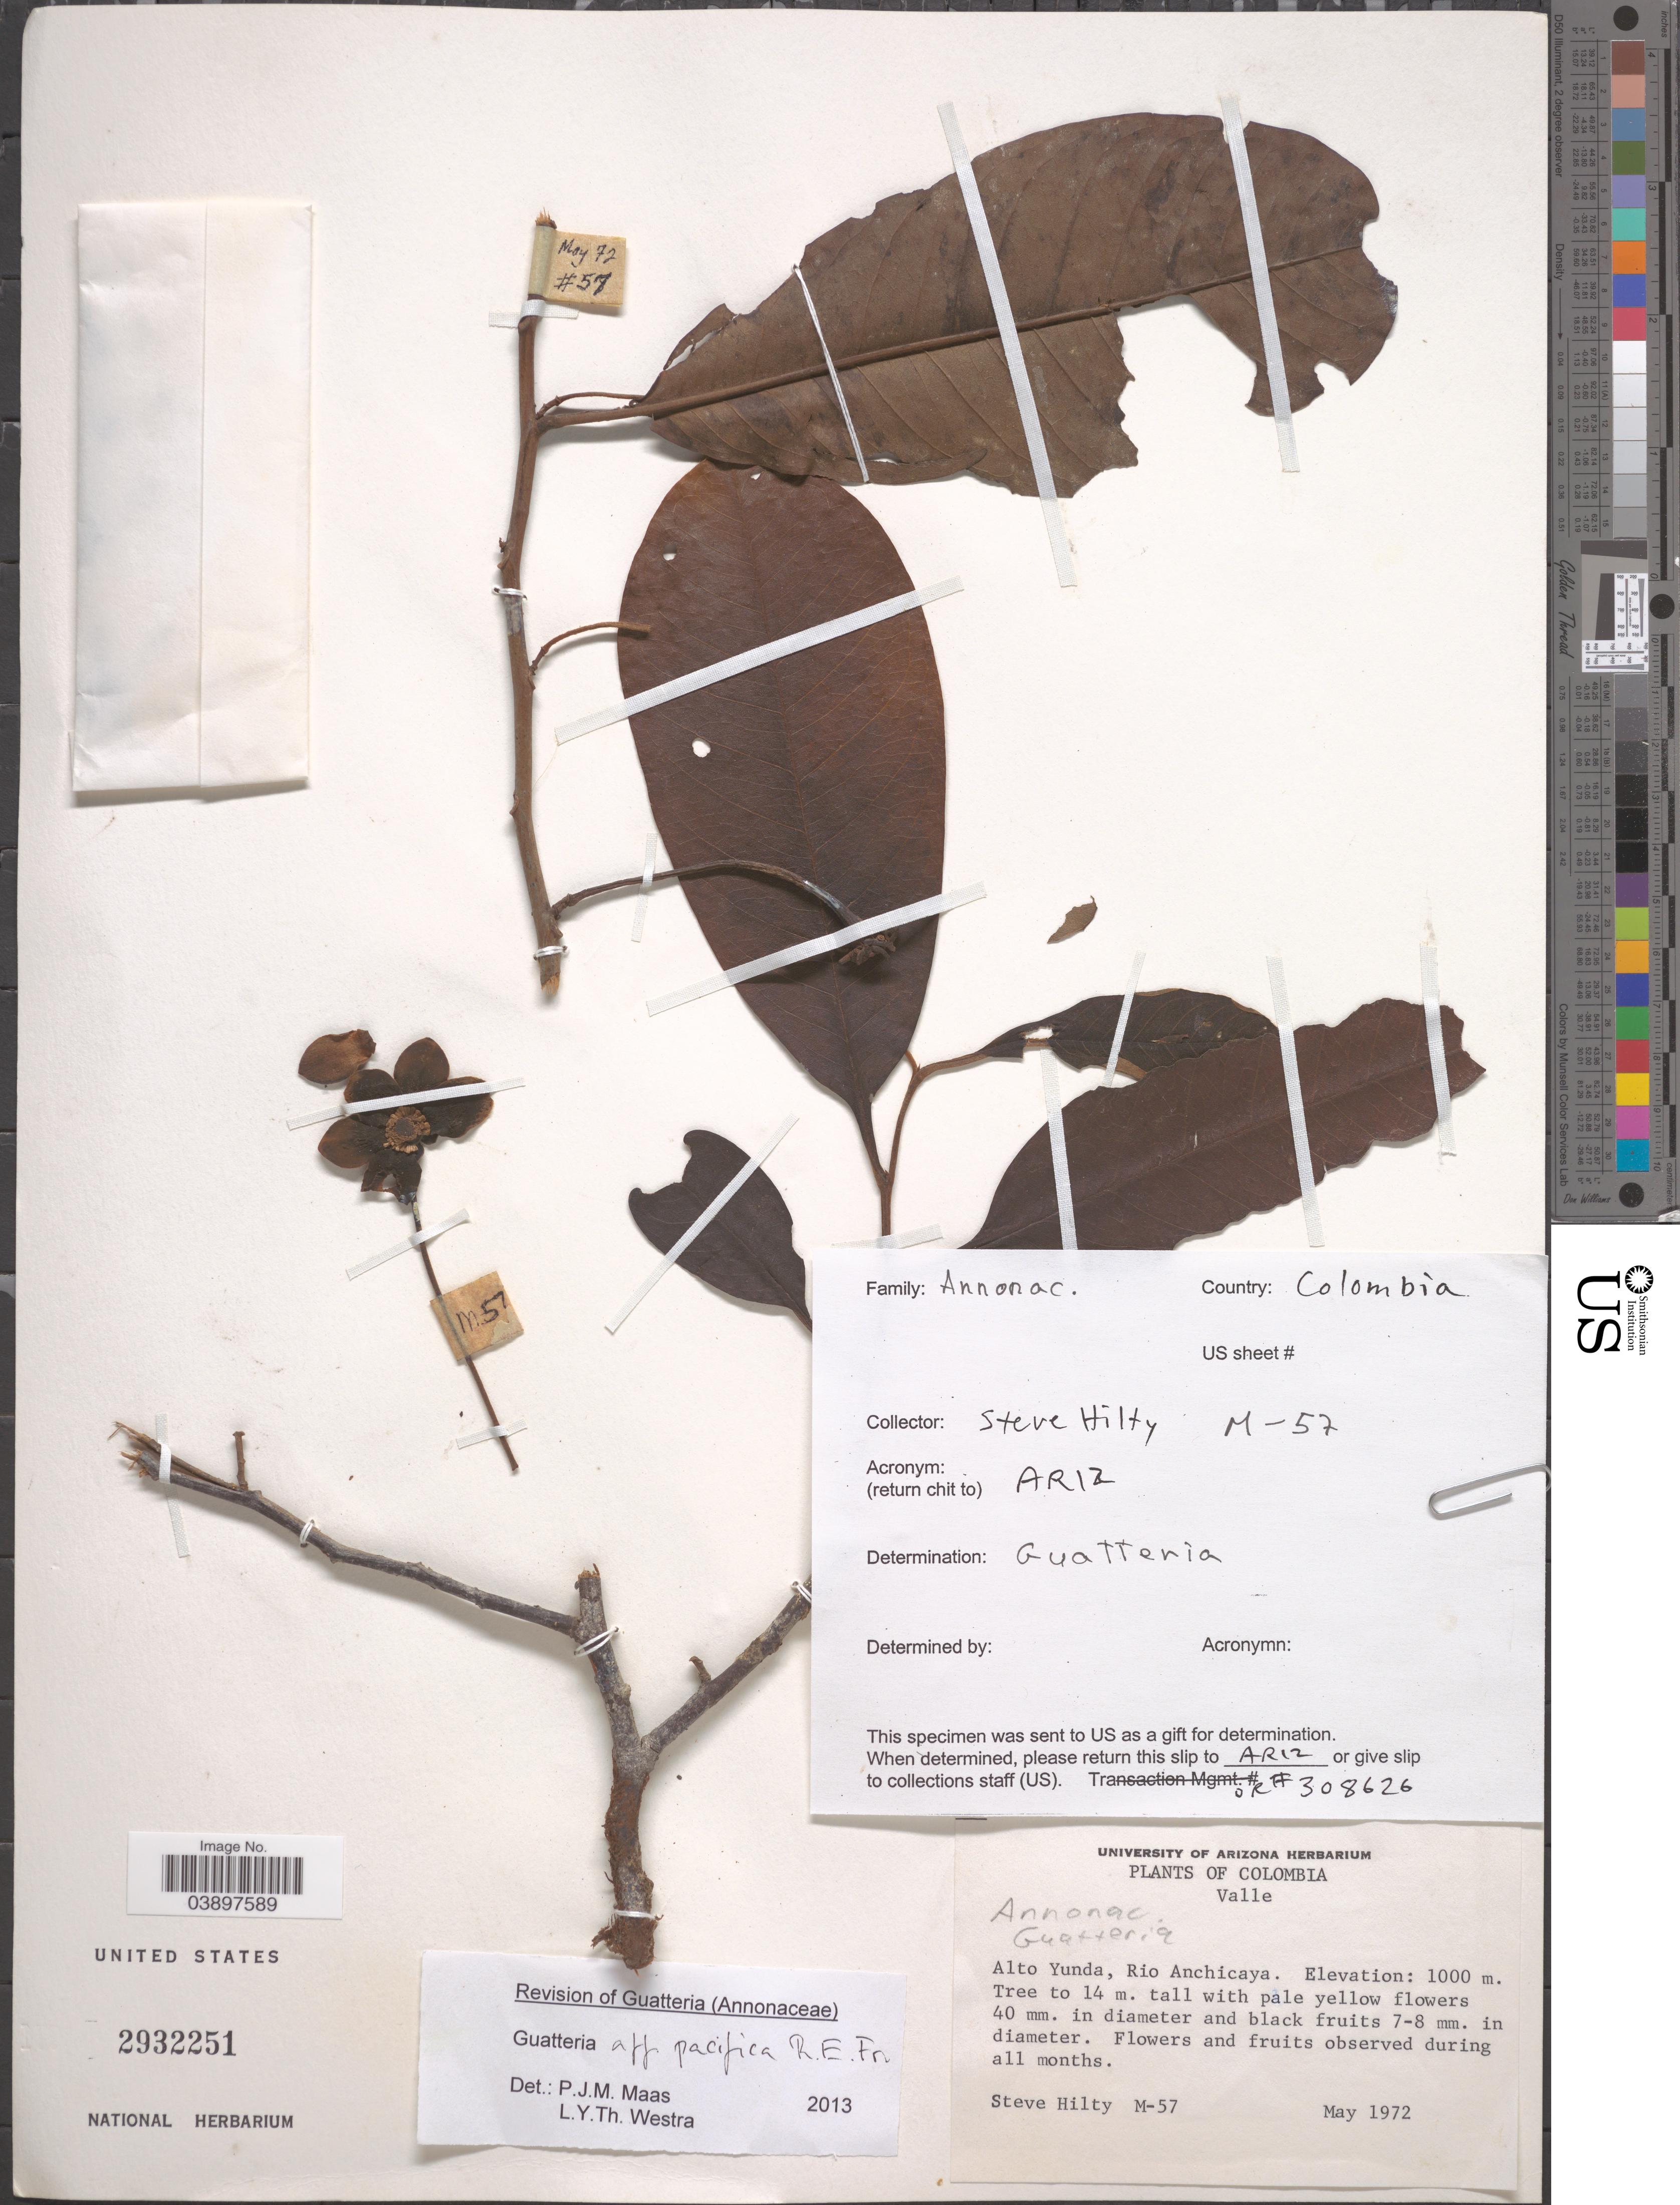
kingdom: Plantae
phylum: Tracheophyta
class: Magnoliopsida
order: Magnoliales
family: Annonaceae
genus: Guatteria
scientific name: Guatteria pacifica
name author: R.E. Fr.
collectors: S. Hilty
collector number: M-57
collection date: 1972-05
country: Colombia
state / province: Valle del Cauca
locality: Valle. Alto Yunda, Rio Anchicaya.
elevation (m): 1000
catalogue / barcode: US 2932251